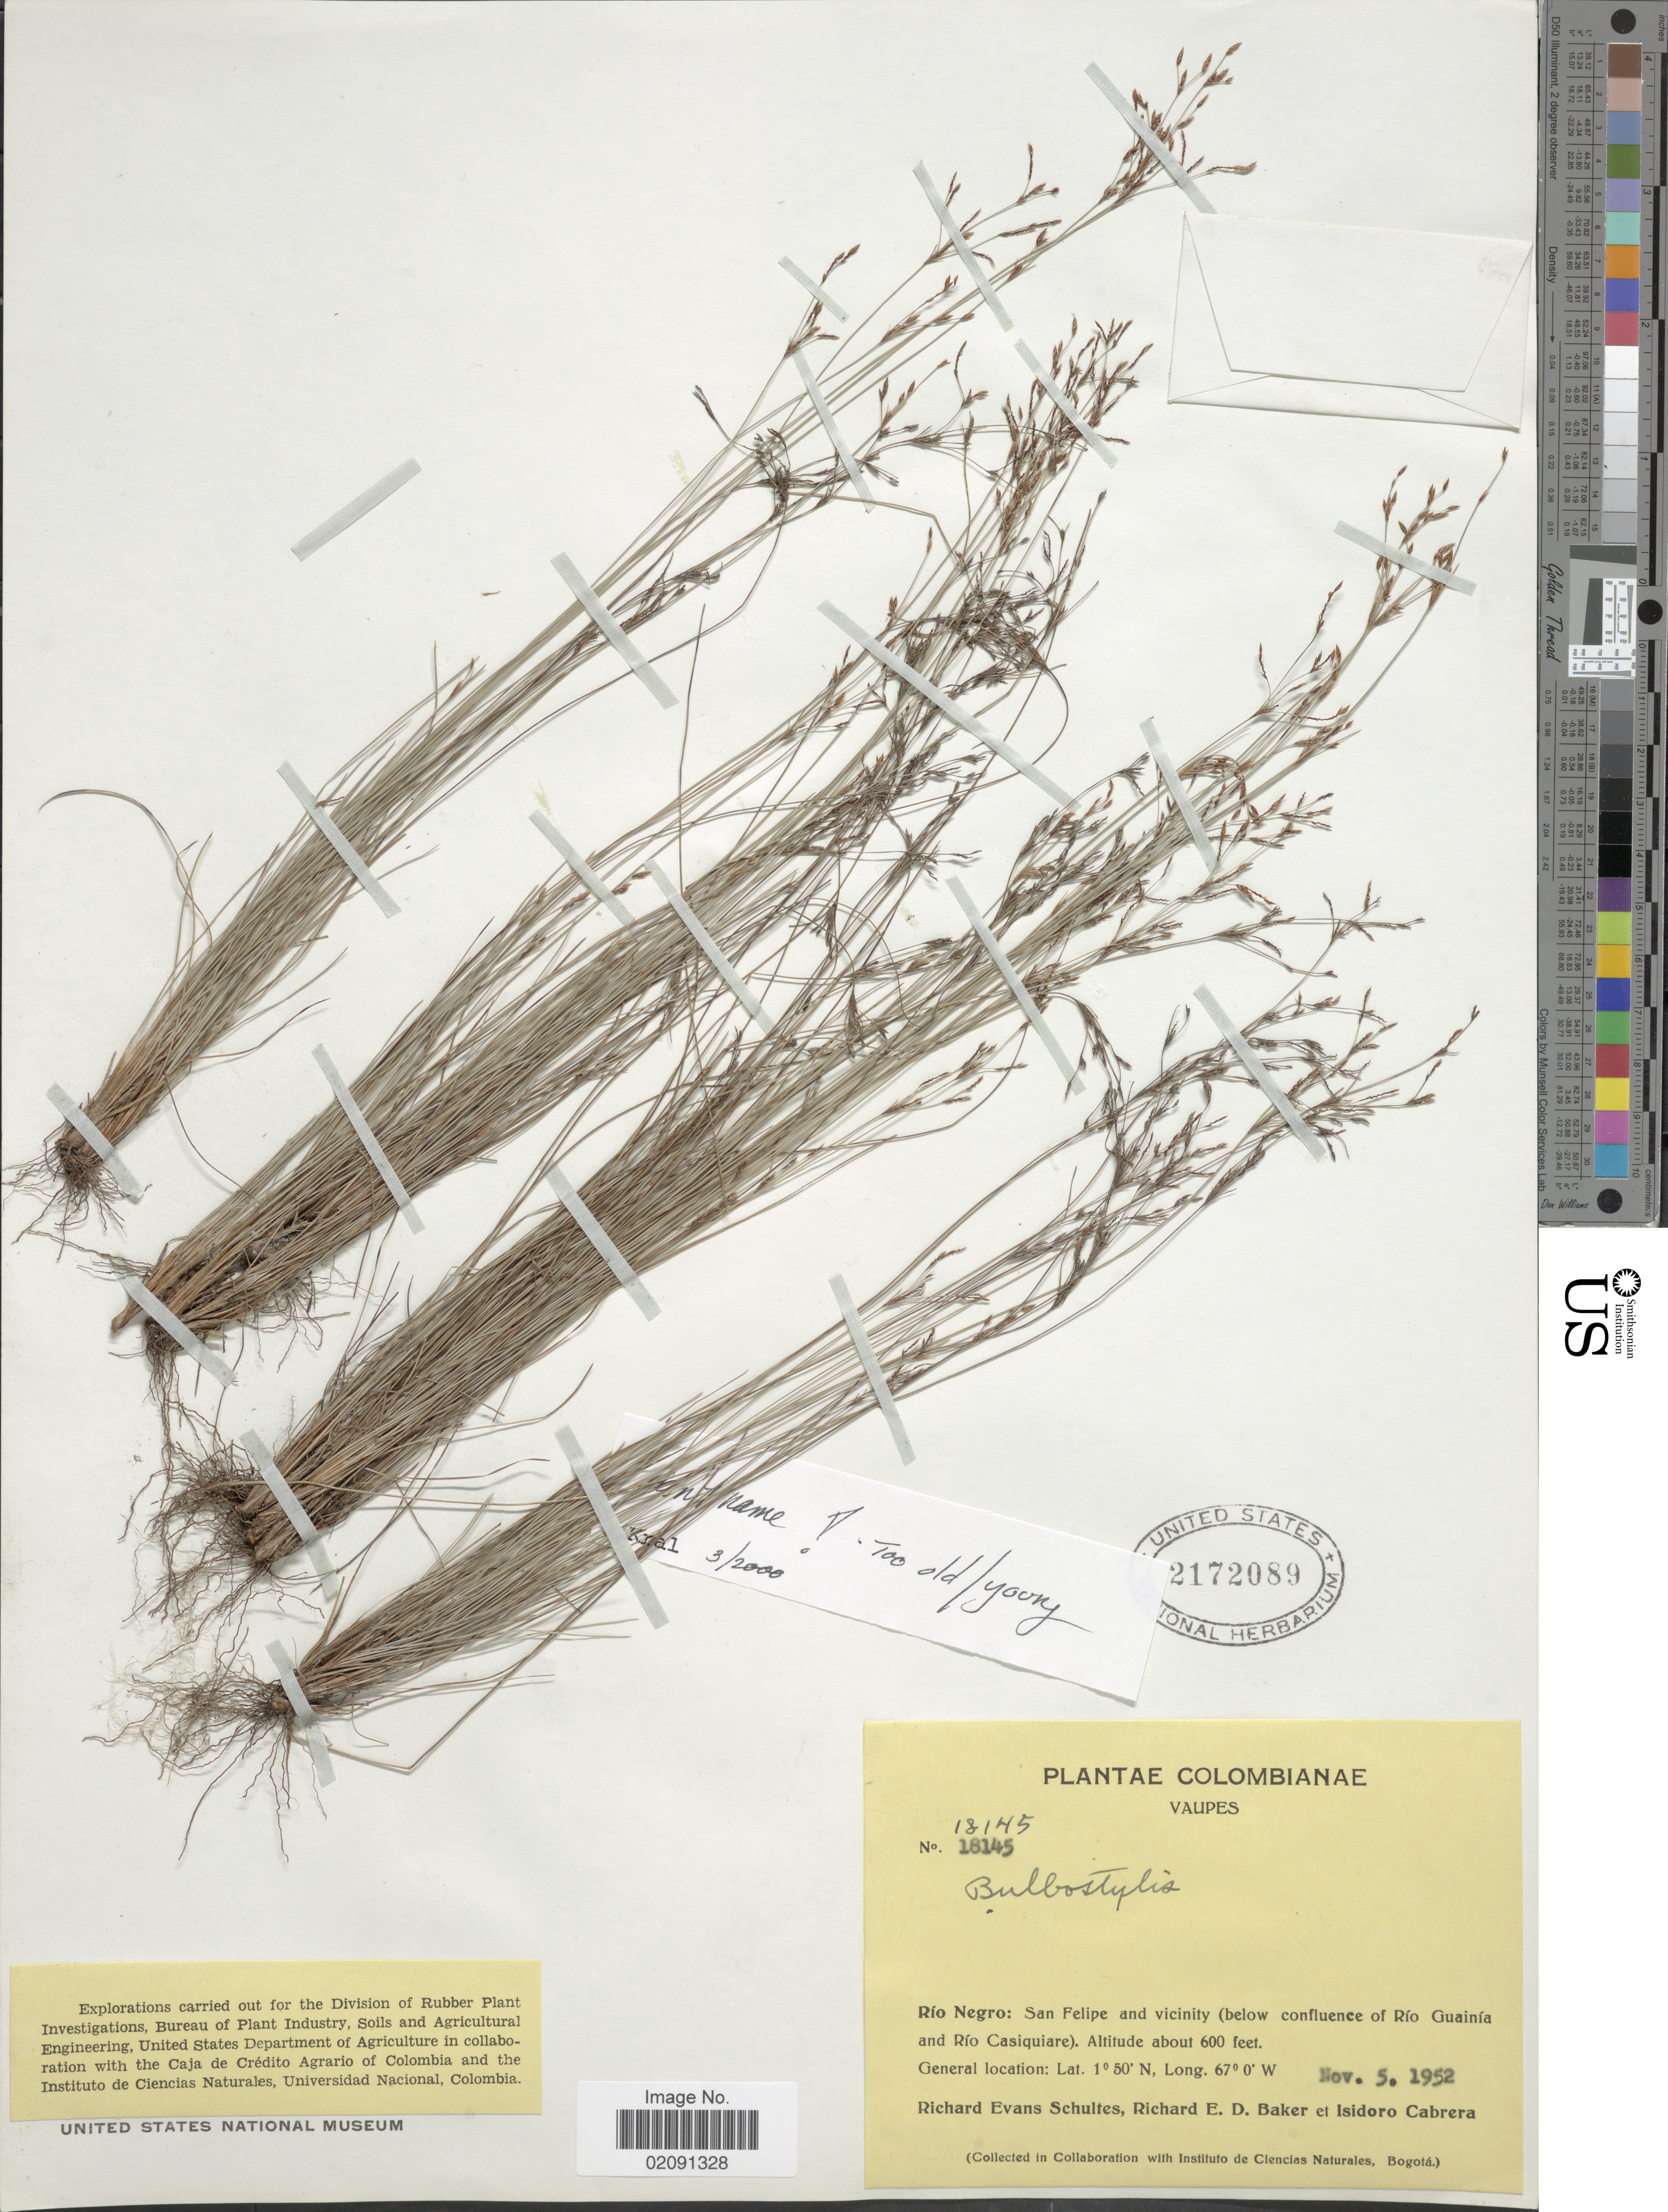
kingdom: Plantae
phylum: Tracheophyta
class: Liliopsida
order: Poales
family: Cyperaceae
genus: Bulbostylis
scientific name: Bulbostylis sp.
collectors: R. E. Schultes, R. E. D. Baker & I. Cabrera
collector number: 18145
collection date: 1952-11-05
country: Colombia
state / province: Vaupés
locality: Rio Negro, San Felipe and Vicinity (below confluente of Rio Guainia and Rio Casiquiare)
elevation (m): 183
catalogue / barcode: US 2172089